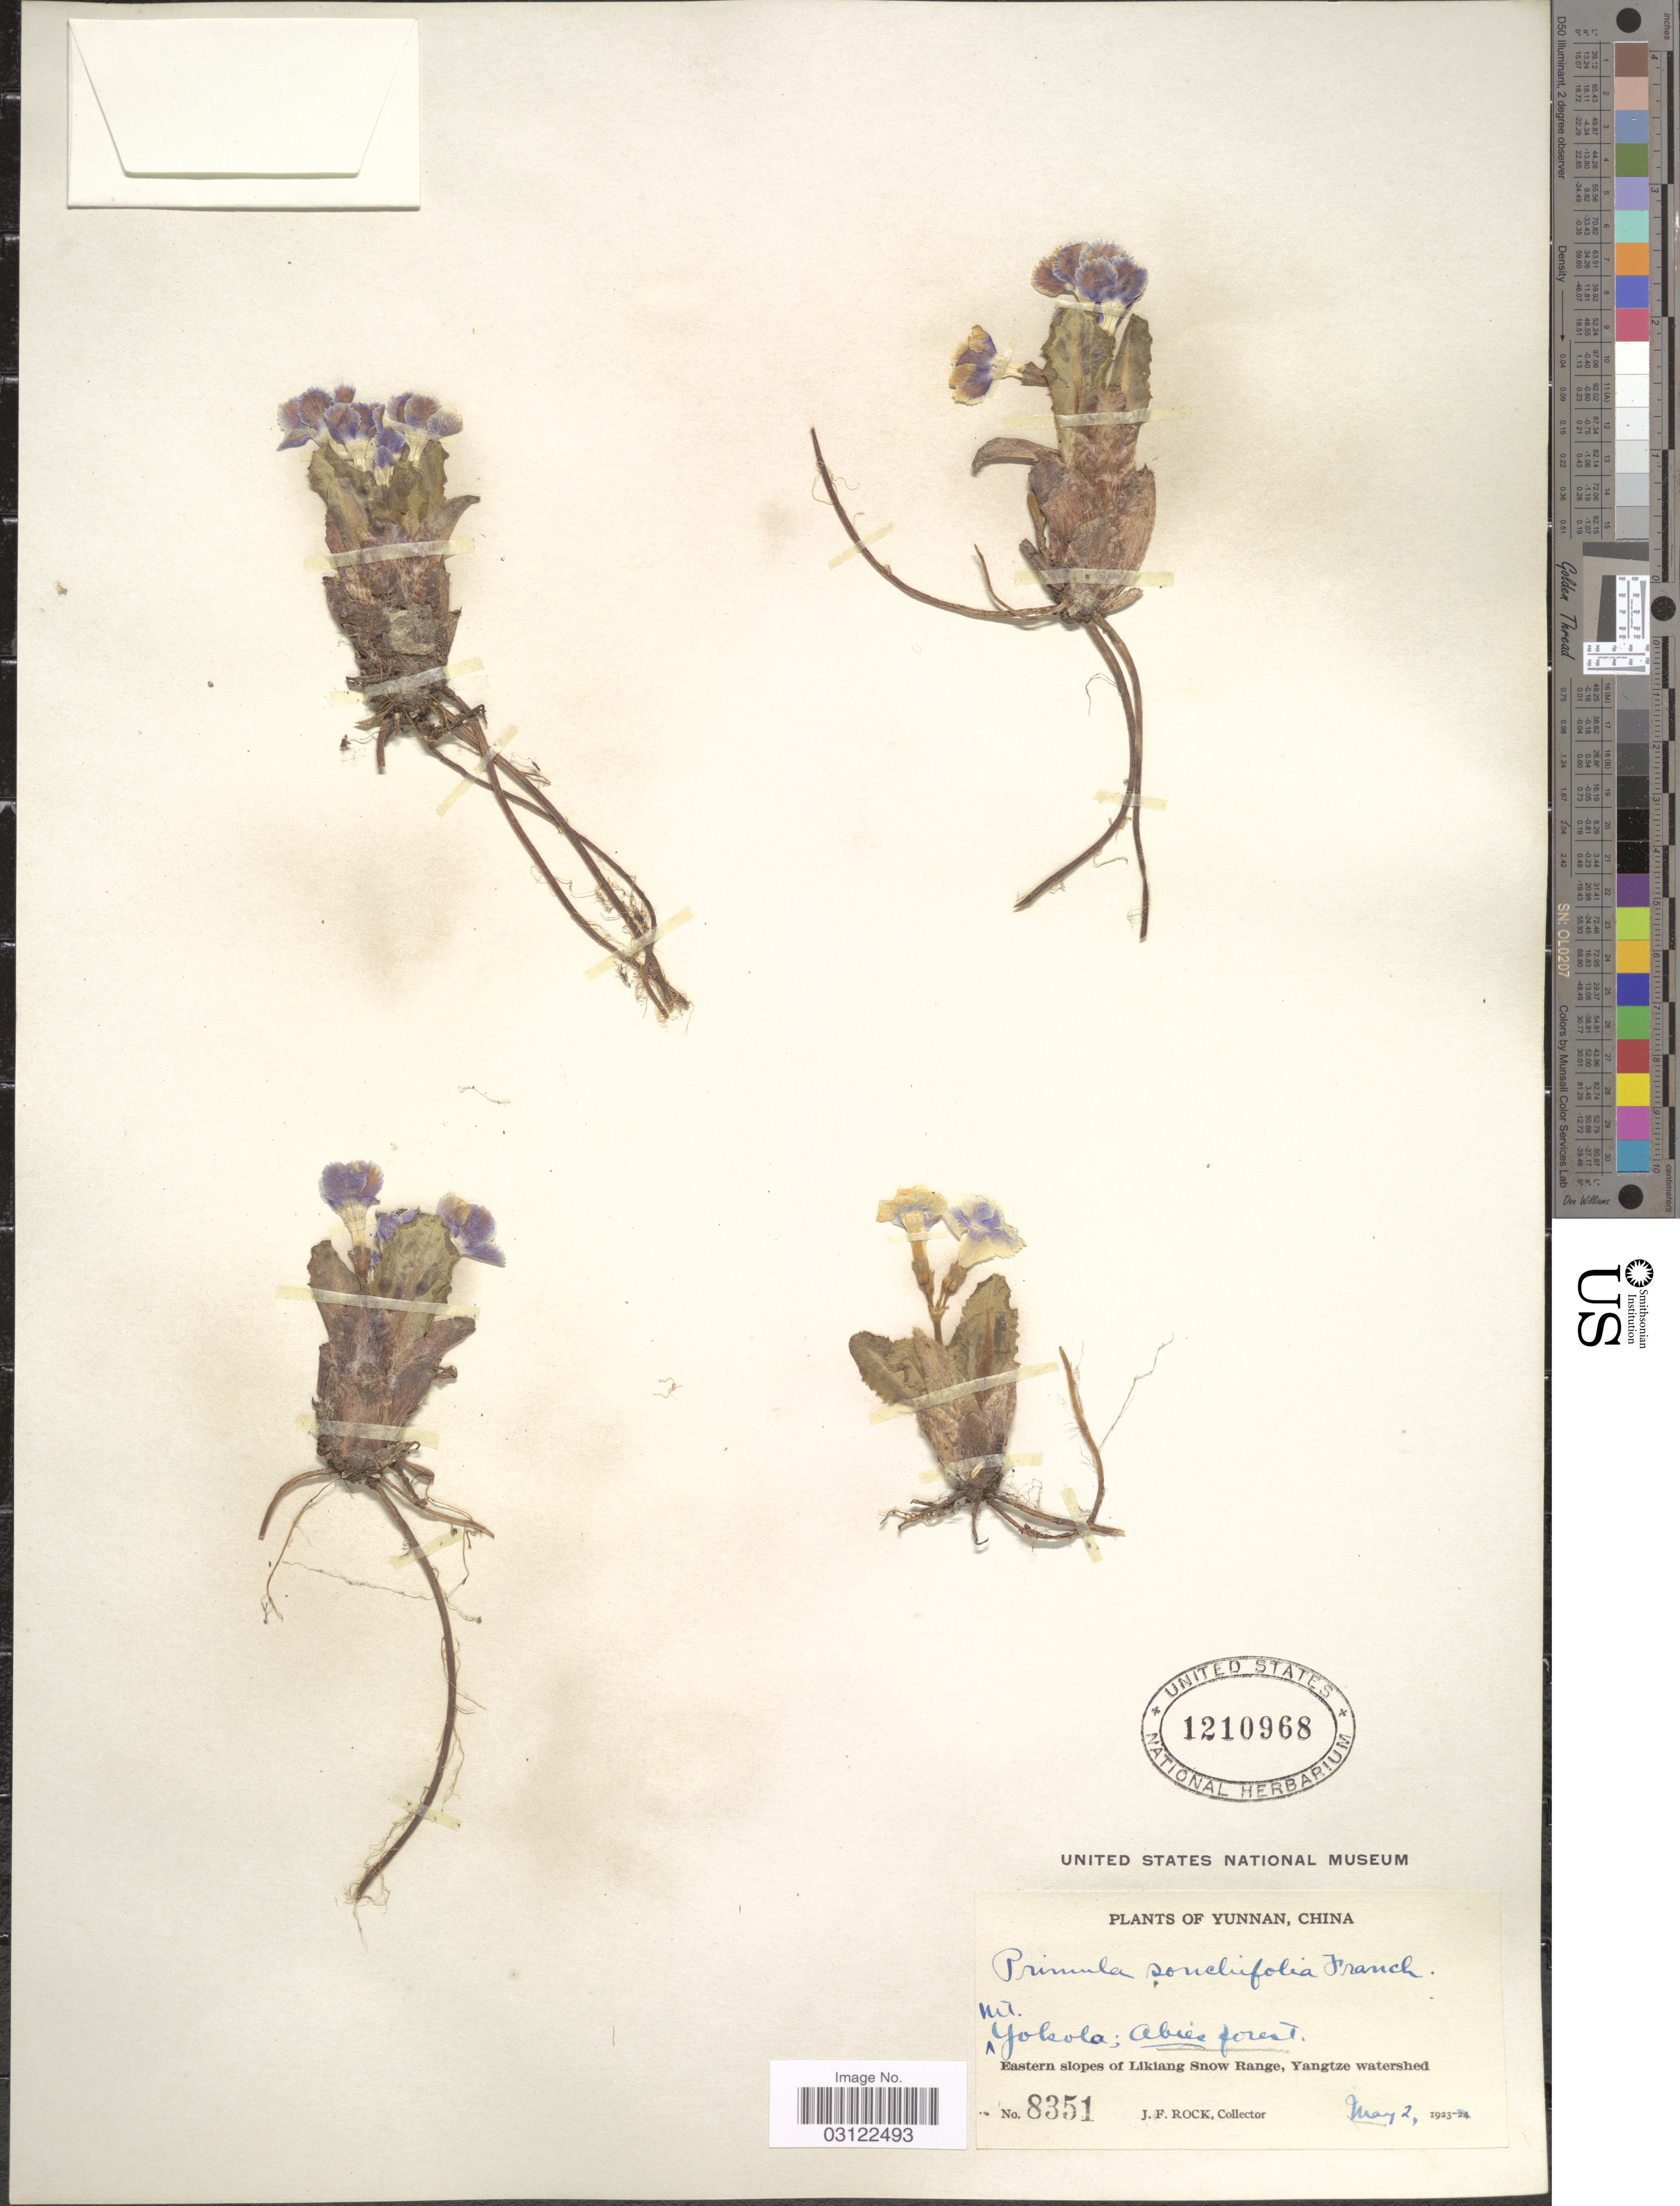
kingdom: Plantae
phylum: Tracheophyta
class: Magnoliopsida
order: Ericales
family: Primulaceae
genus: Primula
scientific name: Primula sonchifolia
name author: Franch.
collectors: J. Rock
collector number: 8351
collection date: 1923-05-02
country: China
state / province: Yunnan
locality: Mt. Yokola. Eastern slopes of Likiang Snow Range, Yangtze watershed.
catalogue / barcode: US 1210968